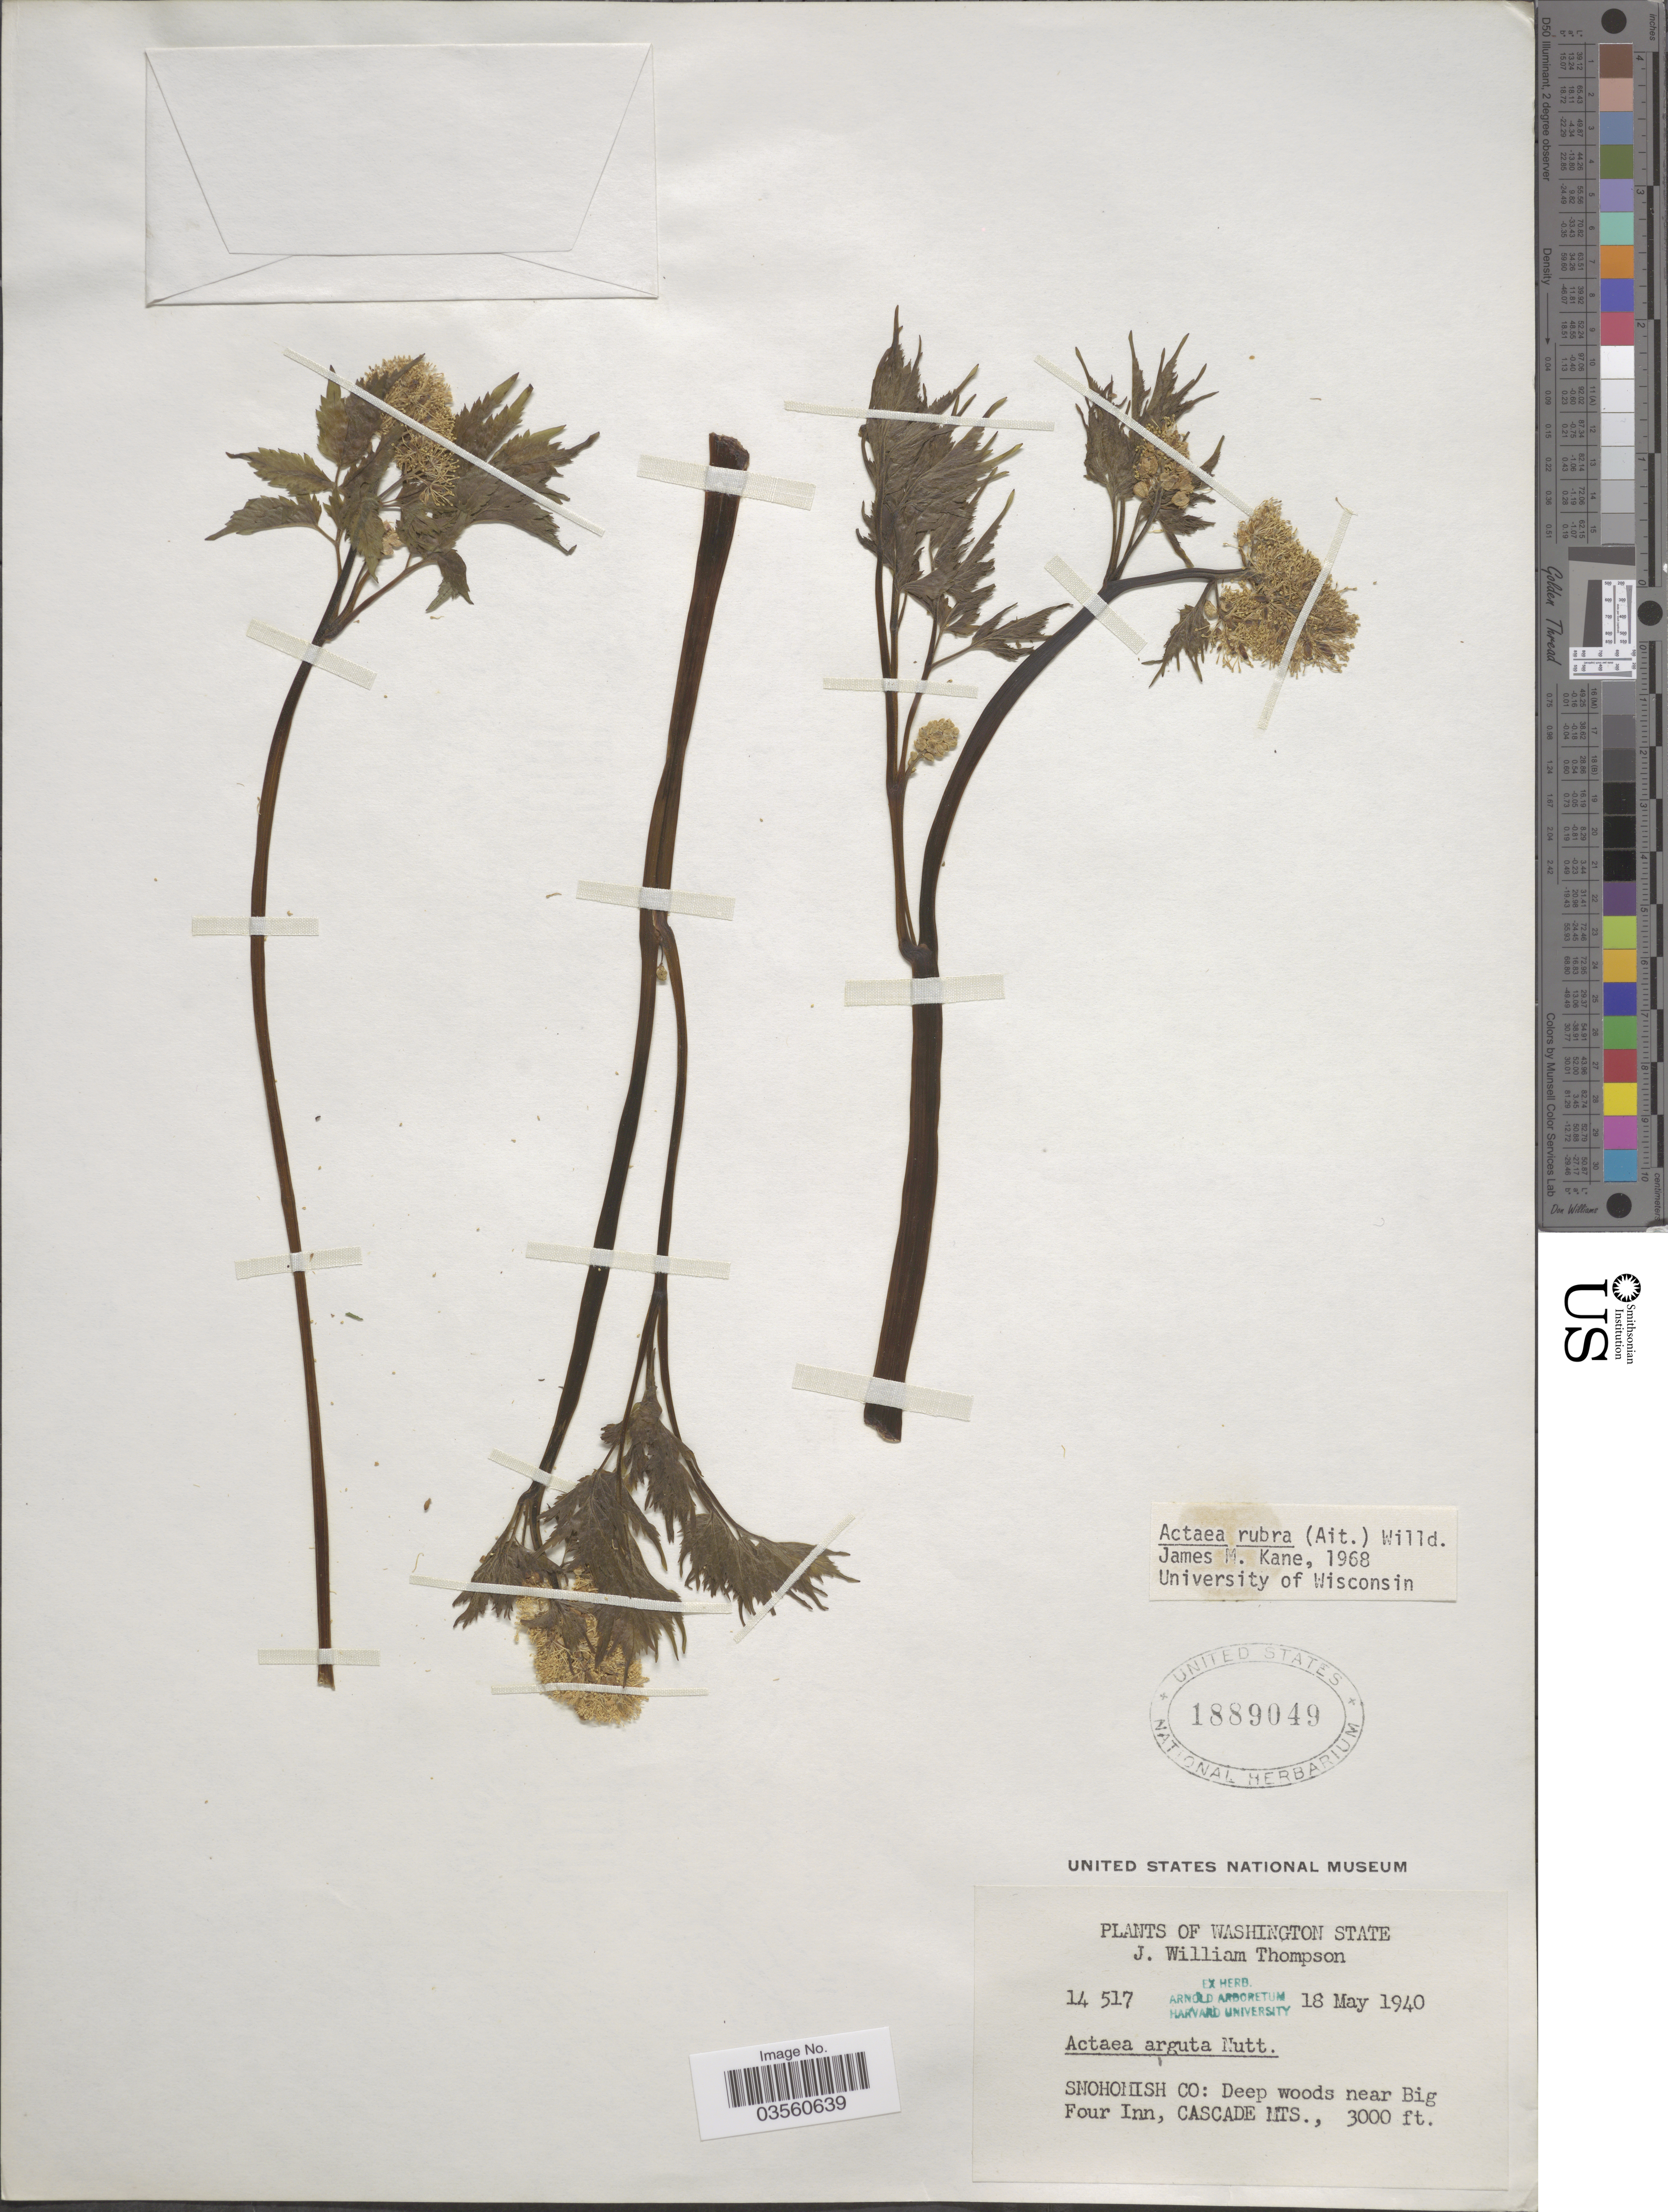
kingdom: Plantae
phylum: Tracheophyta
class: Magnoliopsida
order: Ranunculales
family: Ranunculaceae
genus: Actaea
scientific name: Actaea rubra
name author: (Aiton) Willd.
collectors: J. W. Thompson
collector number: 14517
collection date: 1940-05-18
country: United States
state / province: Washington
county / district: Snohomish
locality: Snohomish Co: Deep woods near Big Four Inn, Cascade Mts.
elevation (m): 914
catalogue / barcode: US 1889049